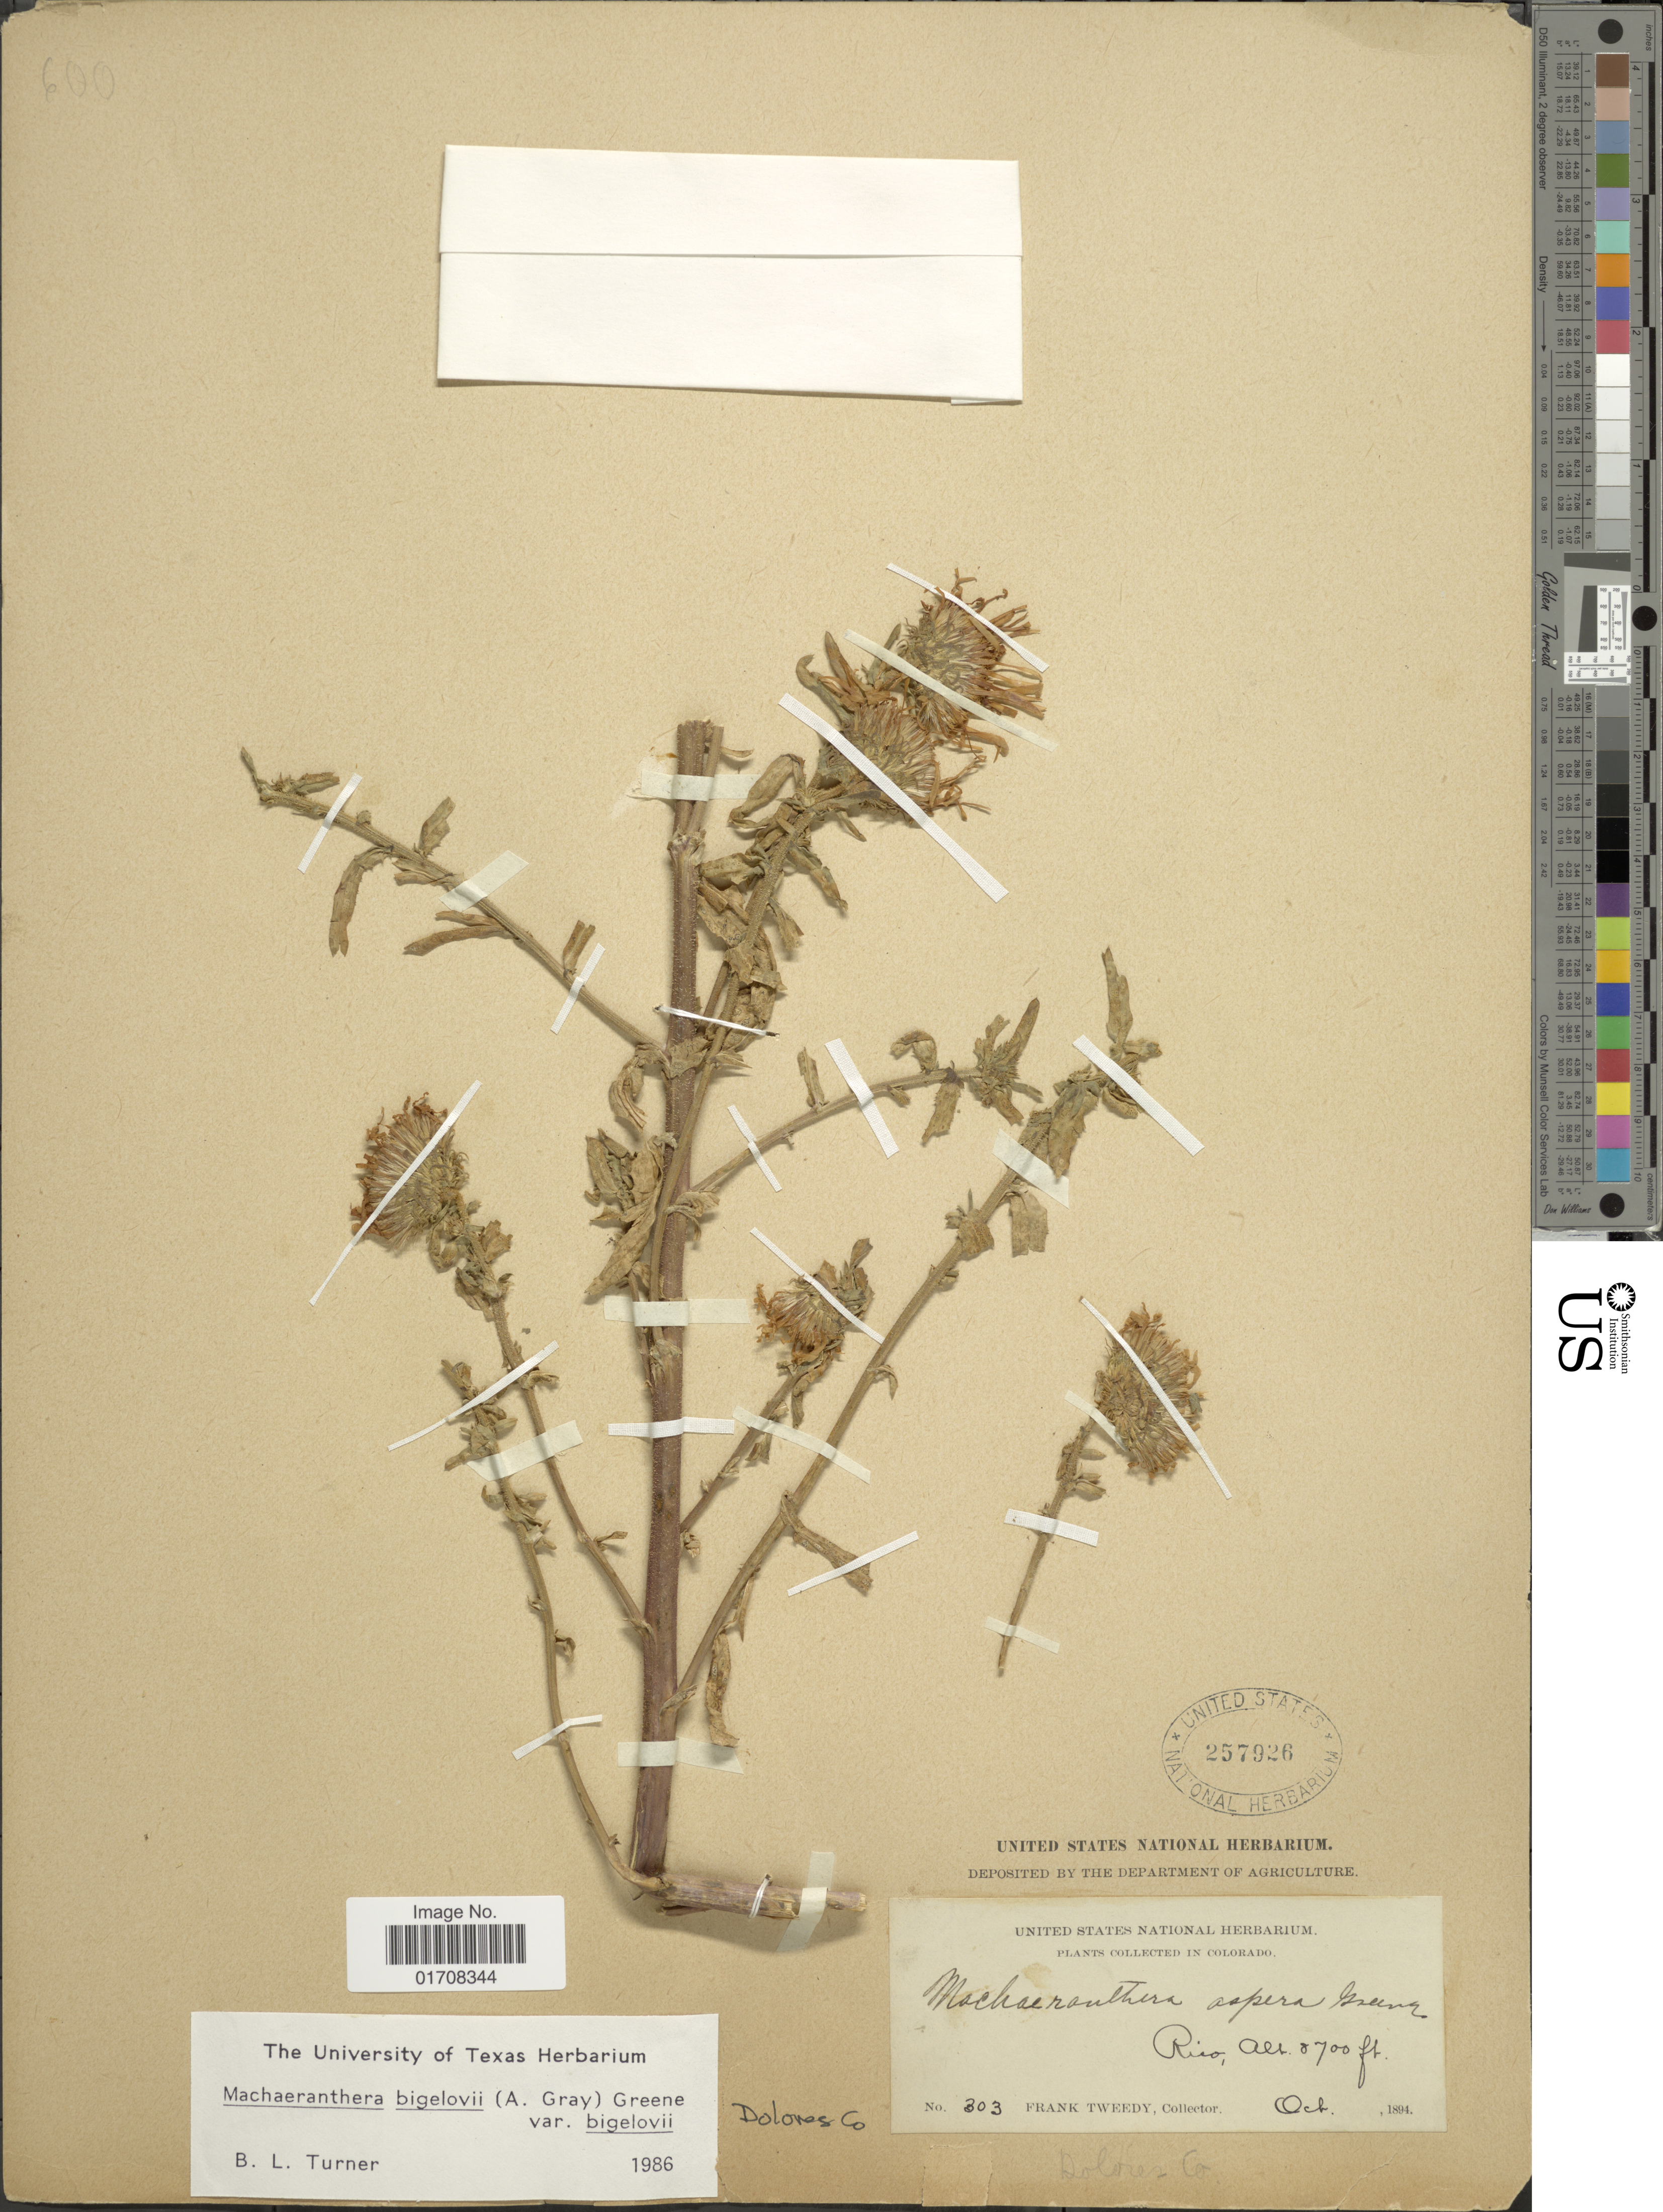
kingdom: Plantae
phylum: Tracheophyta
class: Magnoliopsida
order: Asterales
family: Asteraceae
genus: Machaeranthera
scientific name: Machaeranthera bigelovii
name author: (A. Gray) Greene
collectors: F. Tweedy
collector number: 303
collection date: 1894-10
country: United States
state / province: Colorado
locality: Rico, Dolores Co.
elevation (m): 2652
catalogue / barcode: US 257926